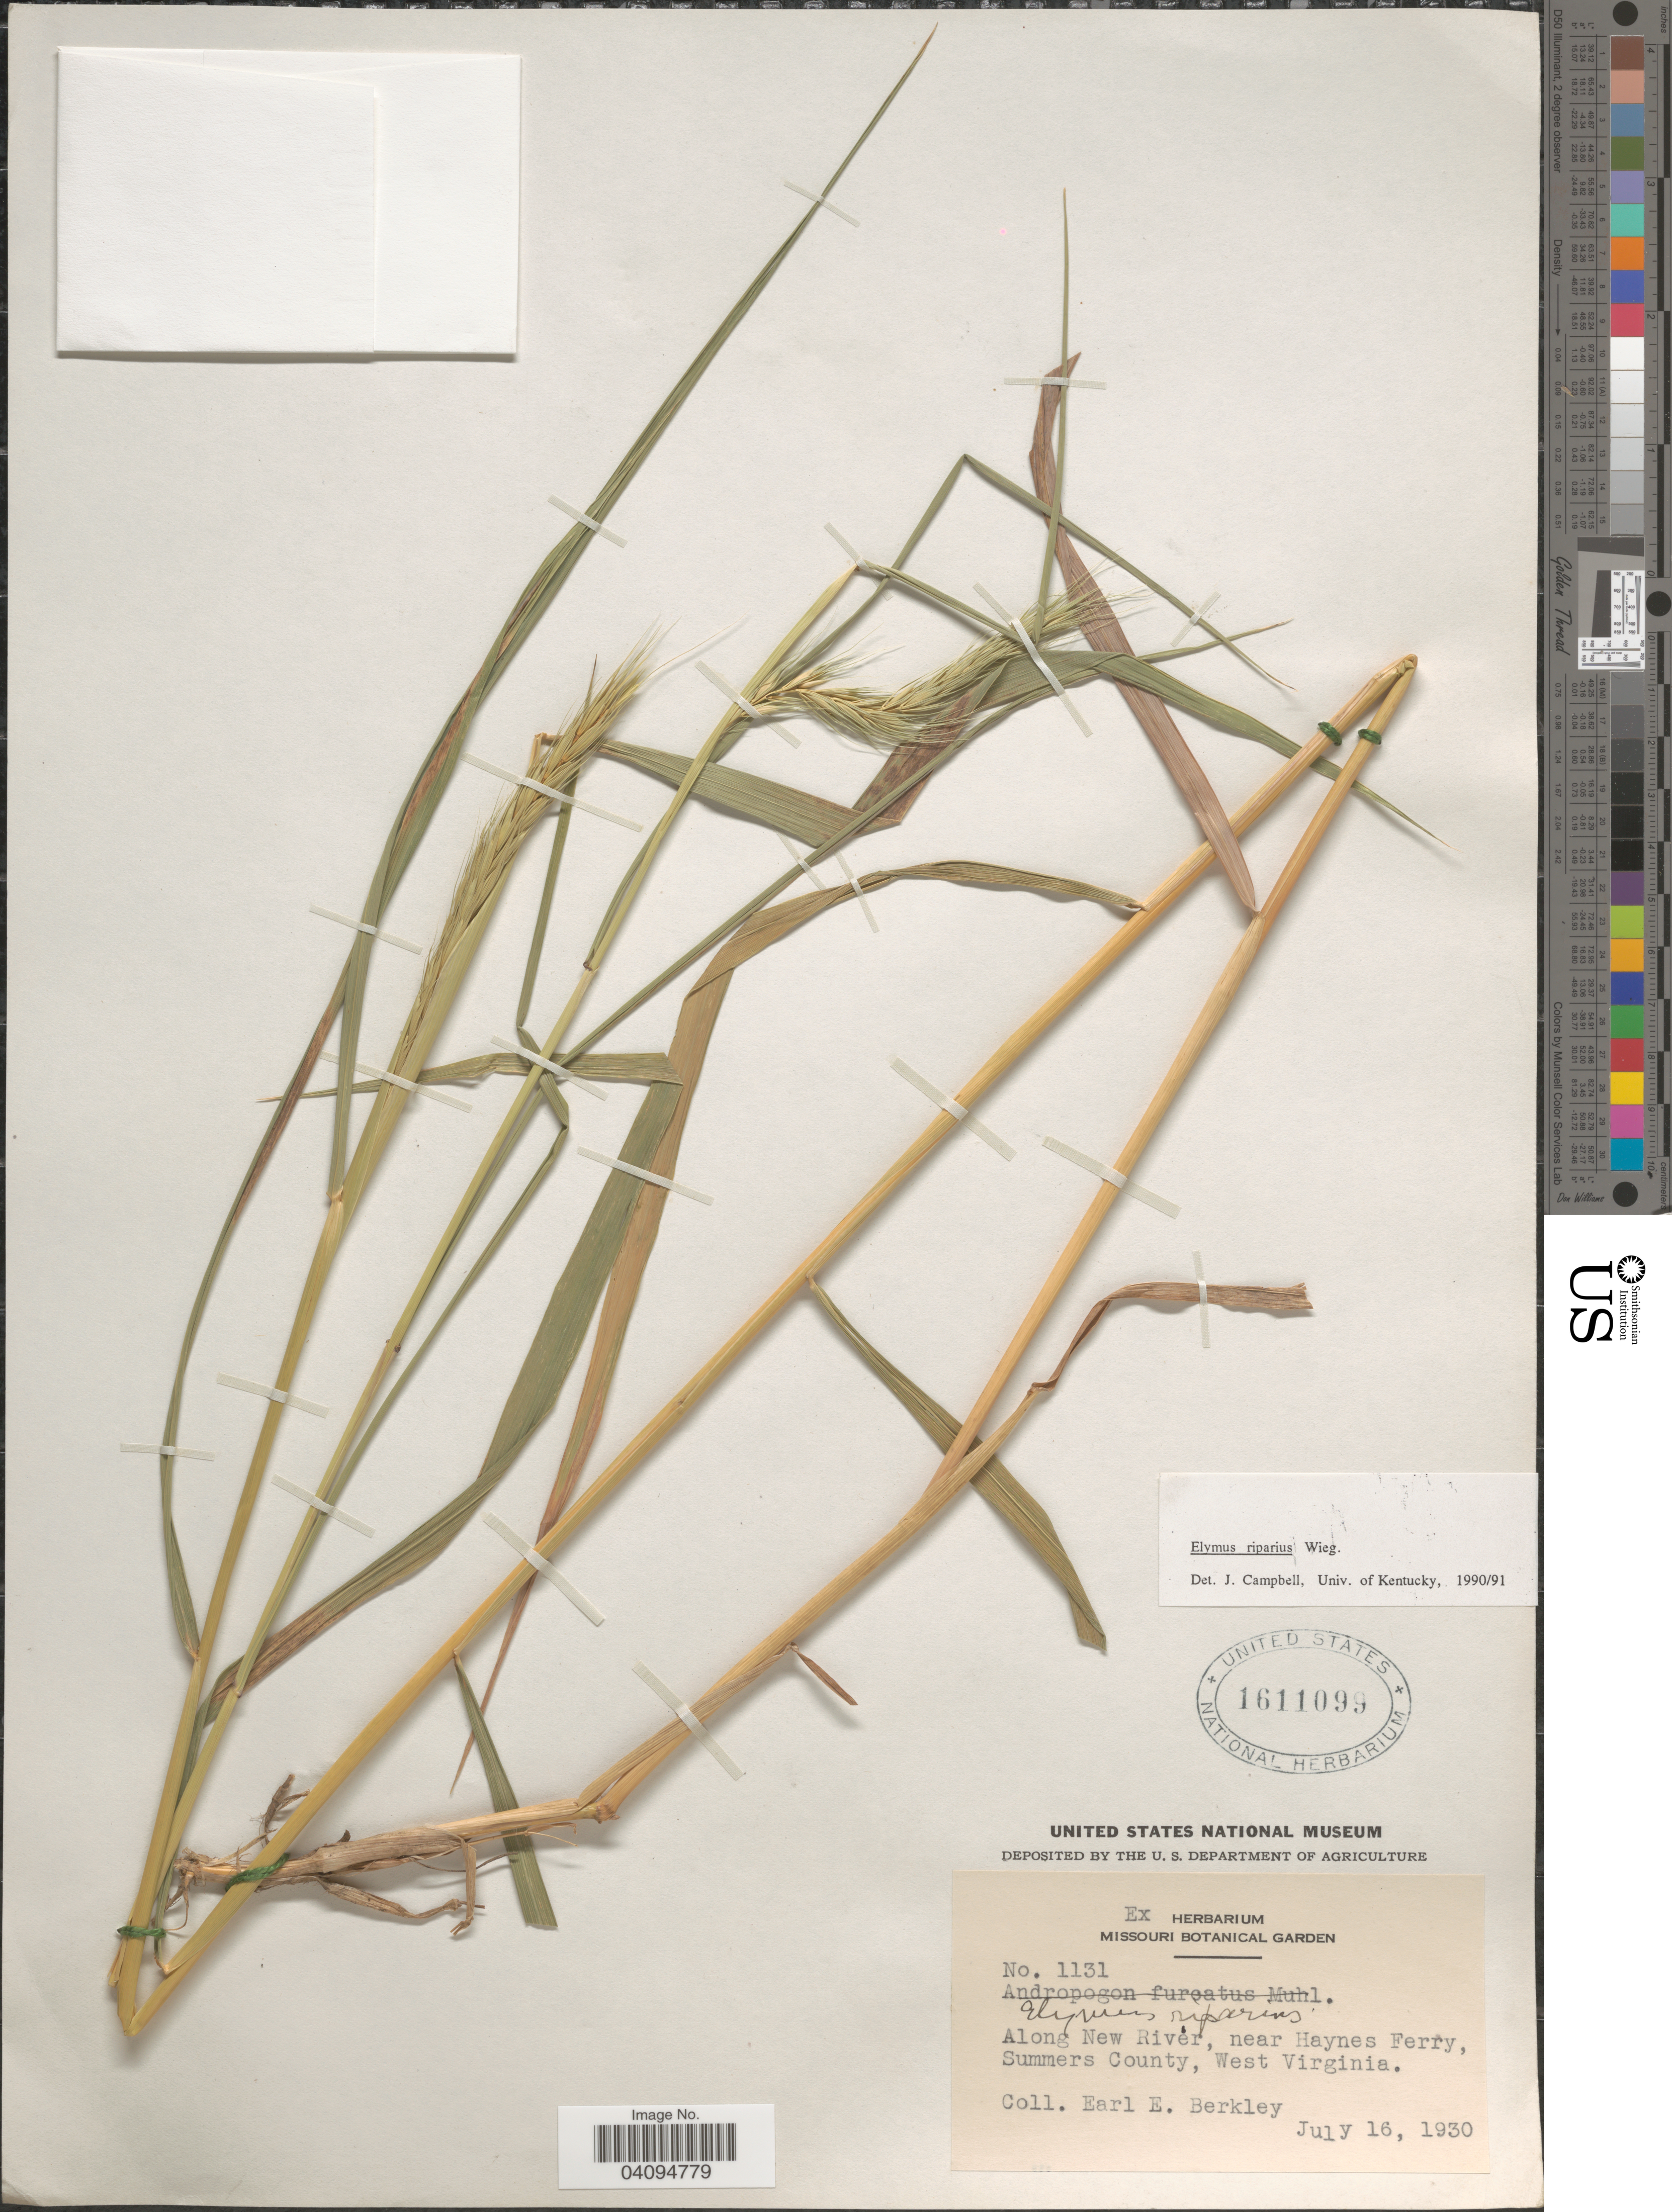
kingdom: Plantae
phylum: Tracheophyta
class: Liliopsida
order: Poales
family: Poaceae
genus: Elymus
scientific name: Elymus riparius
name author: Wiegand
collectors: E. Berkley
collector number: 1131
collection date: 1930-07-16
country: United States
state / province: West Virginia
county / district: Summers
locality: Along New River, near Haynes Ferry, Summers County.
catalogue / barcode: US 1611099